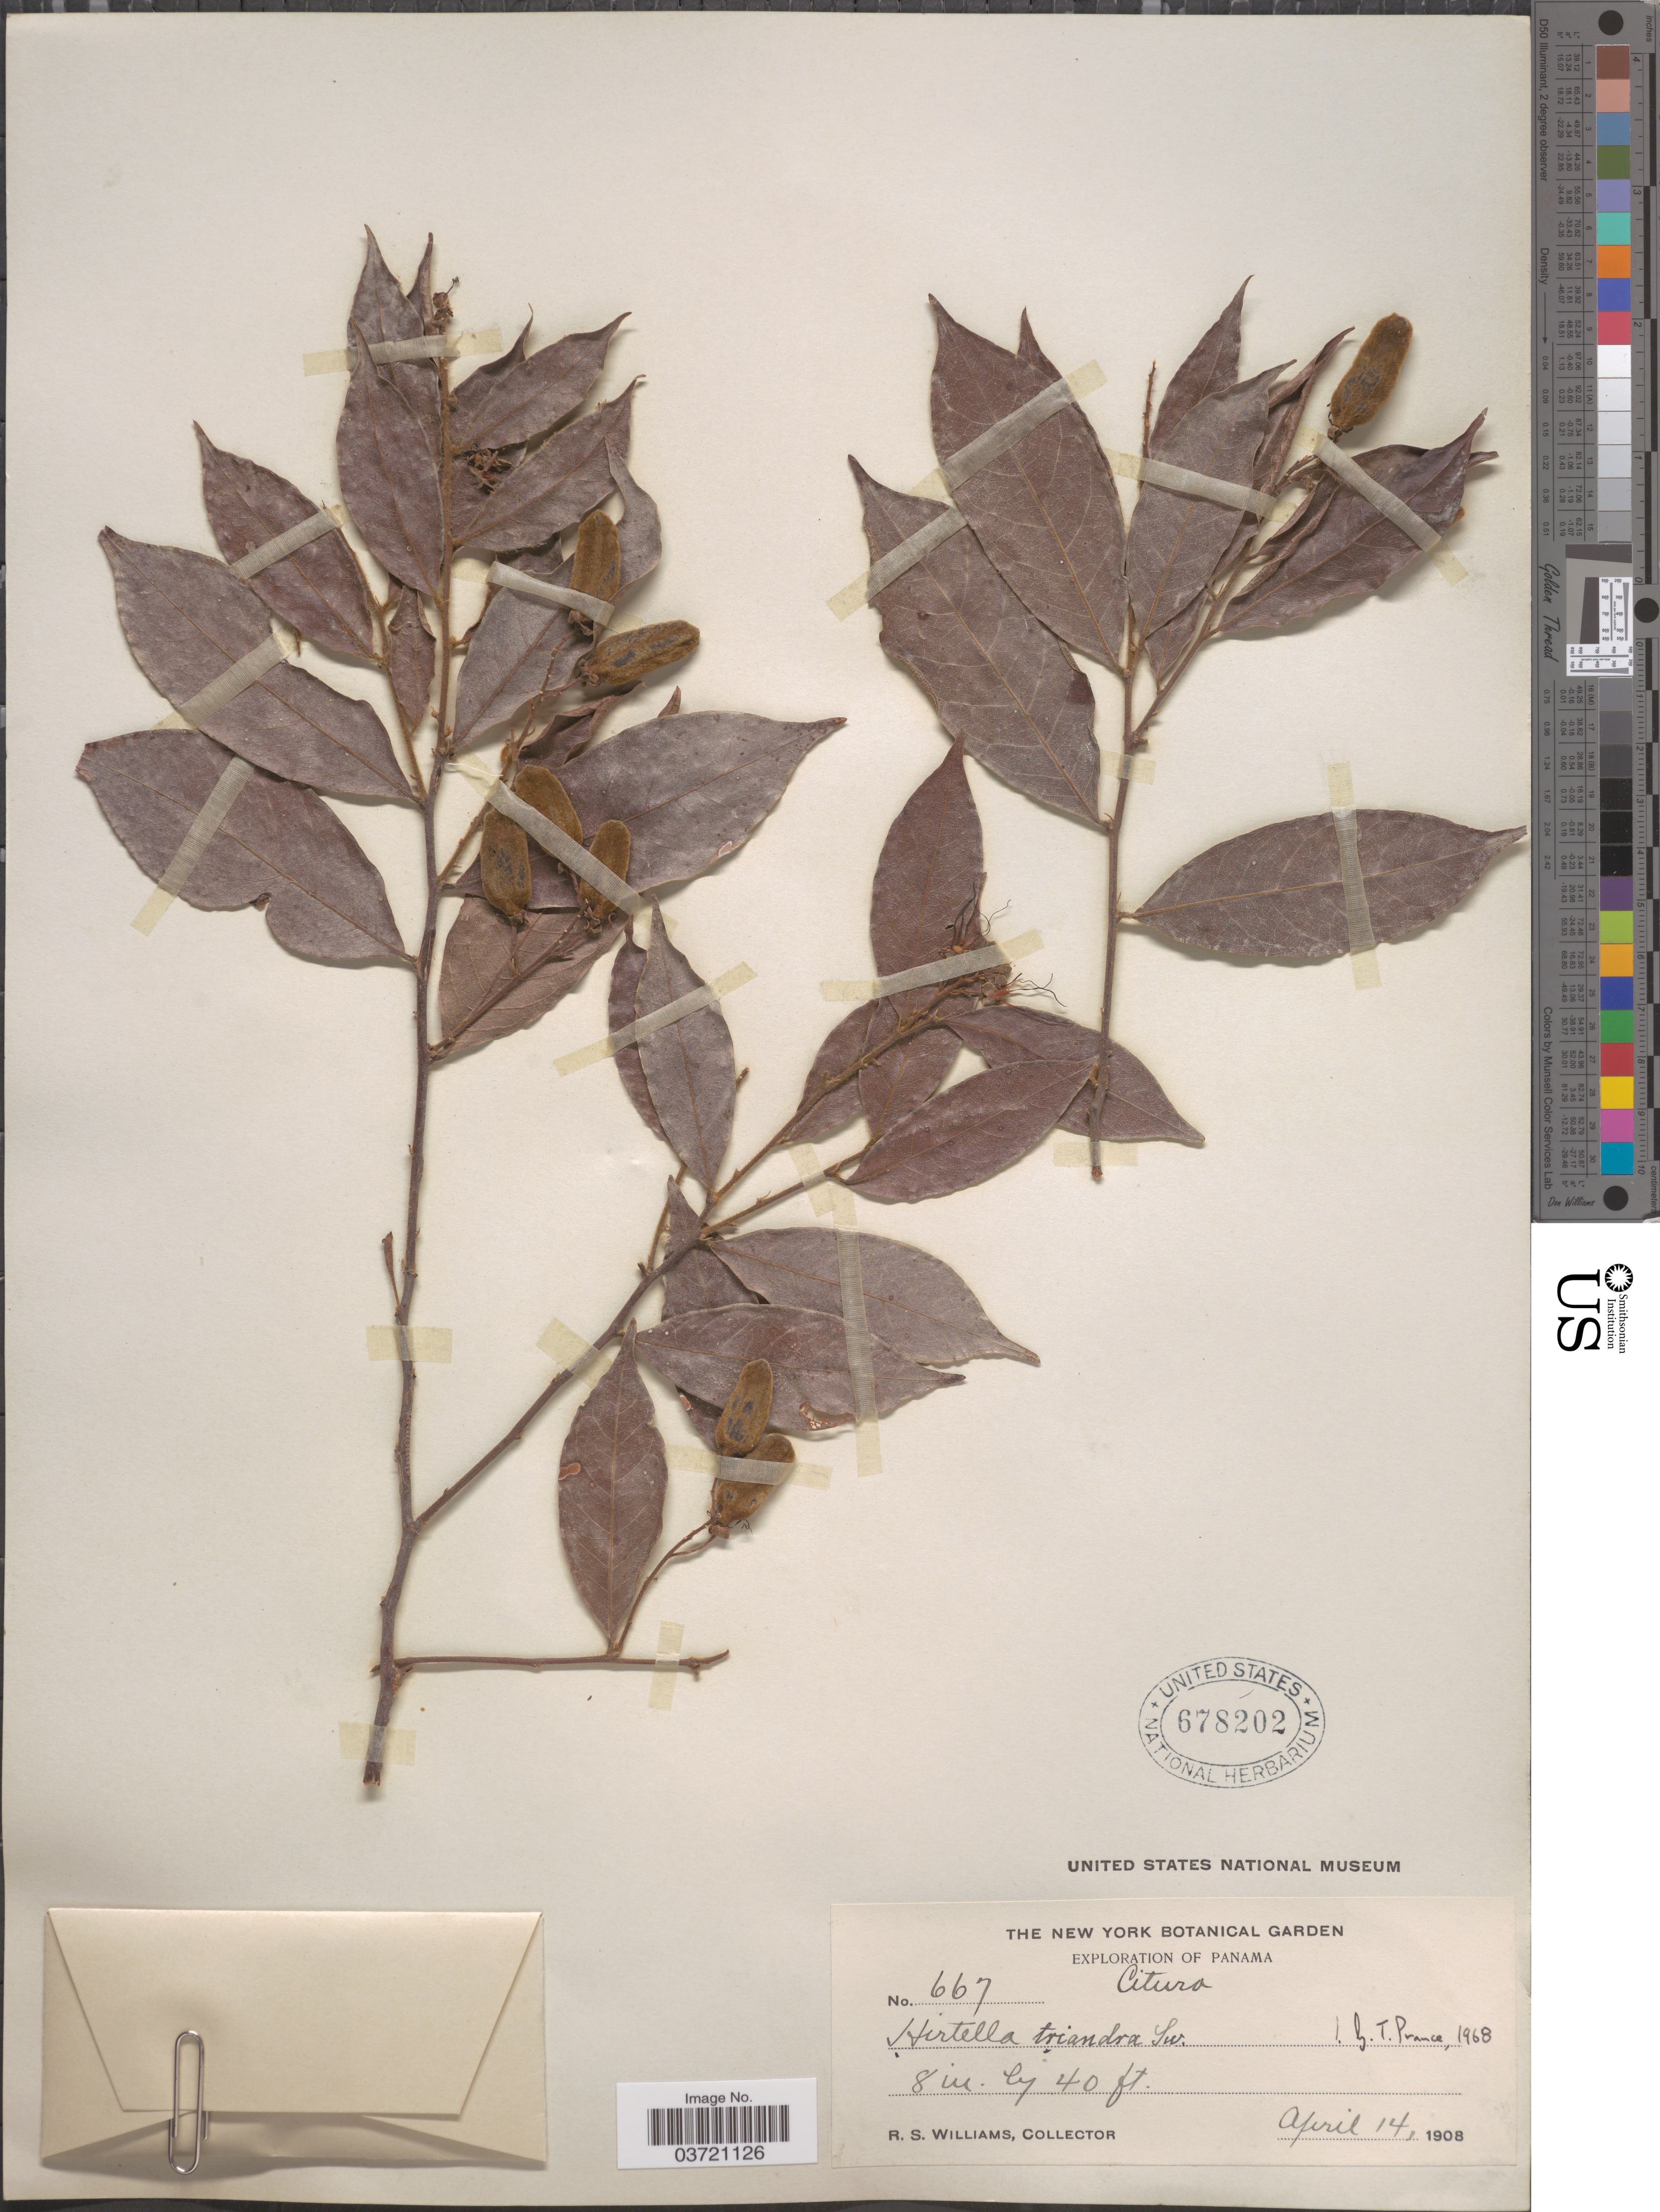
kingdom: Plantae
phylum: Tracheophyta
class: Magnoliopsida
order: Malpighiales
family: Chrysobalanaceae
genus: Hirtella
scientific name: Hirtella triandra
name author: Sw.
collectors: R. S. Williams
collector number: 667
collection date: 1908-04-14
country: Panama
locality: Citura.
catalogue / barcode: US 678202